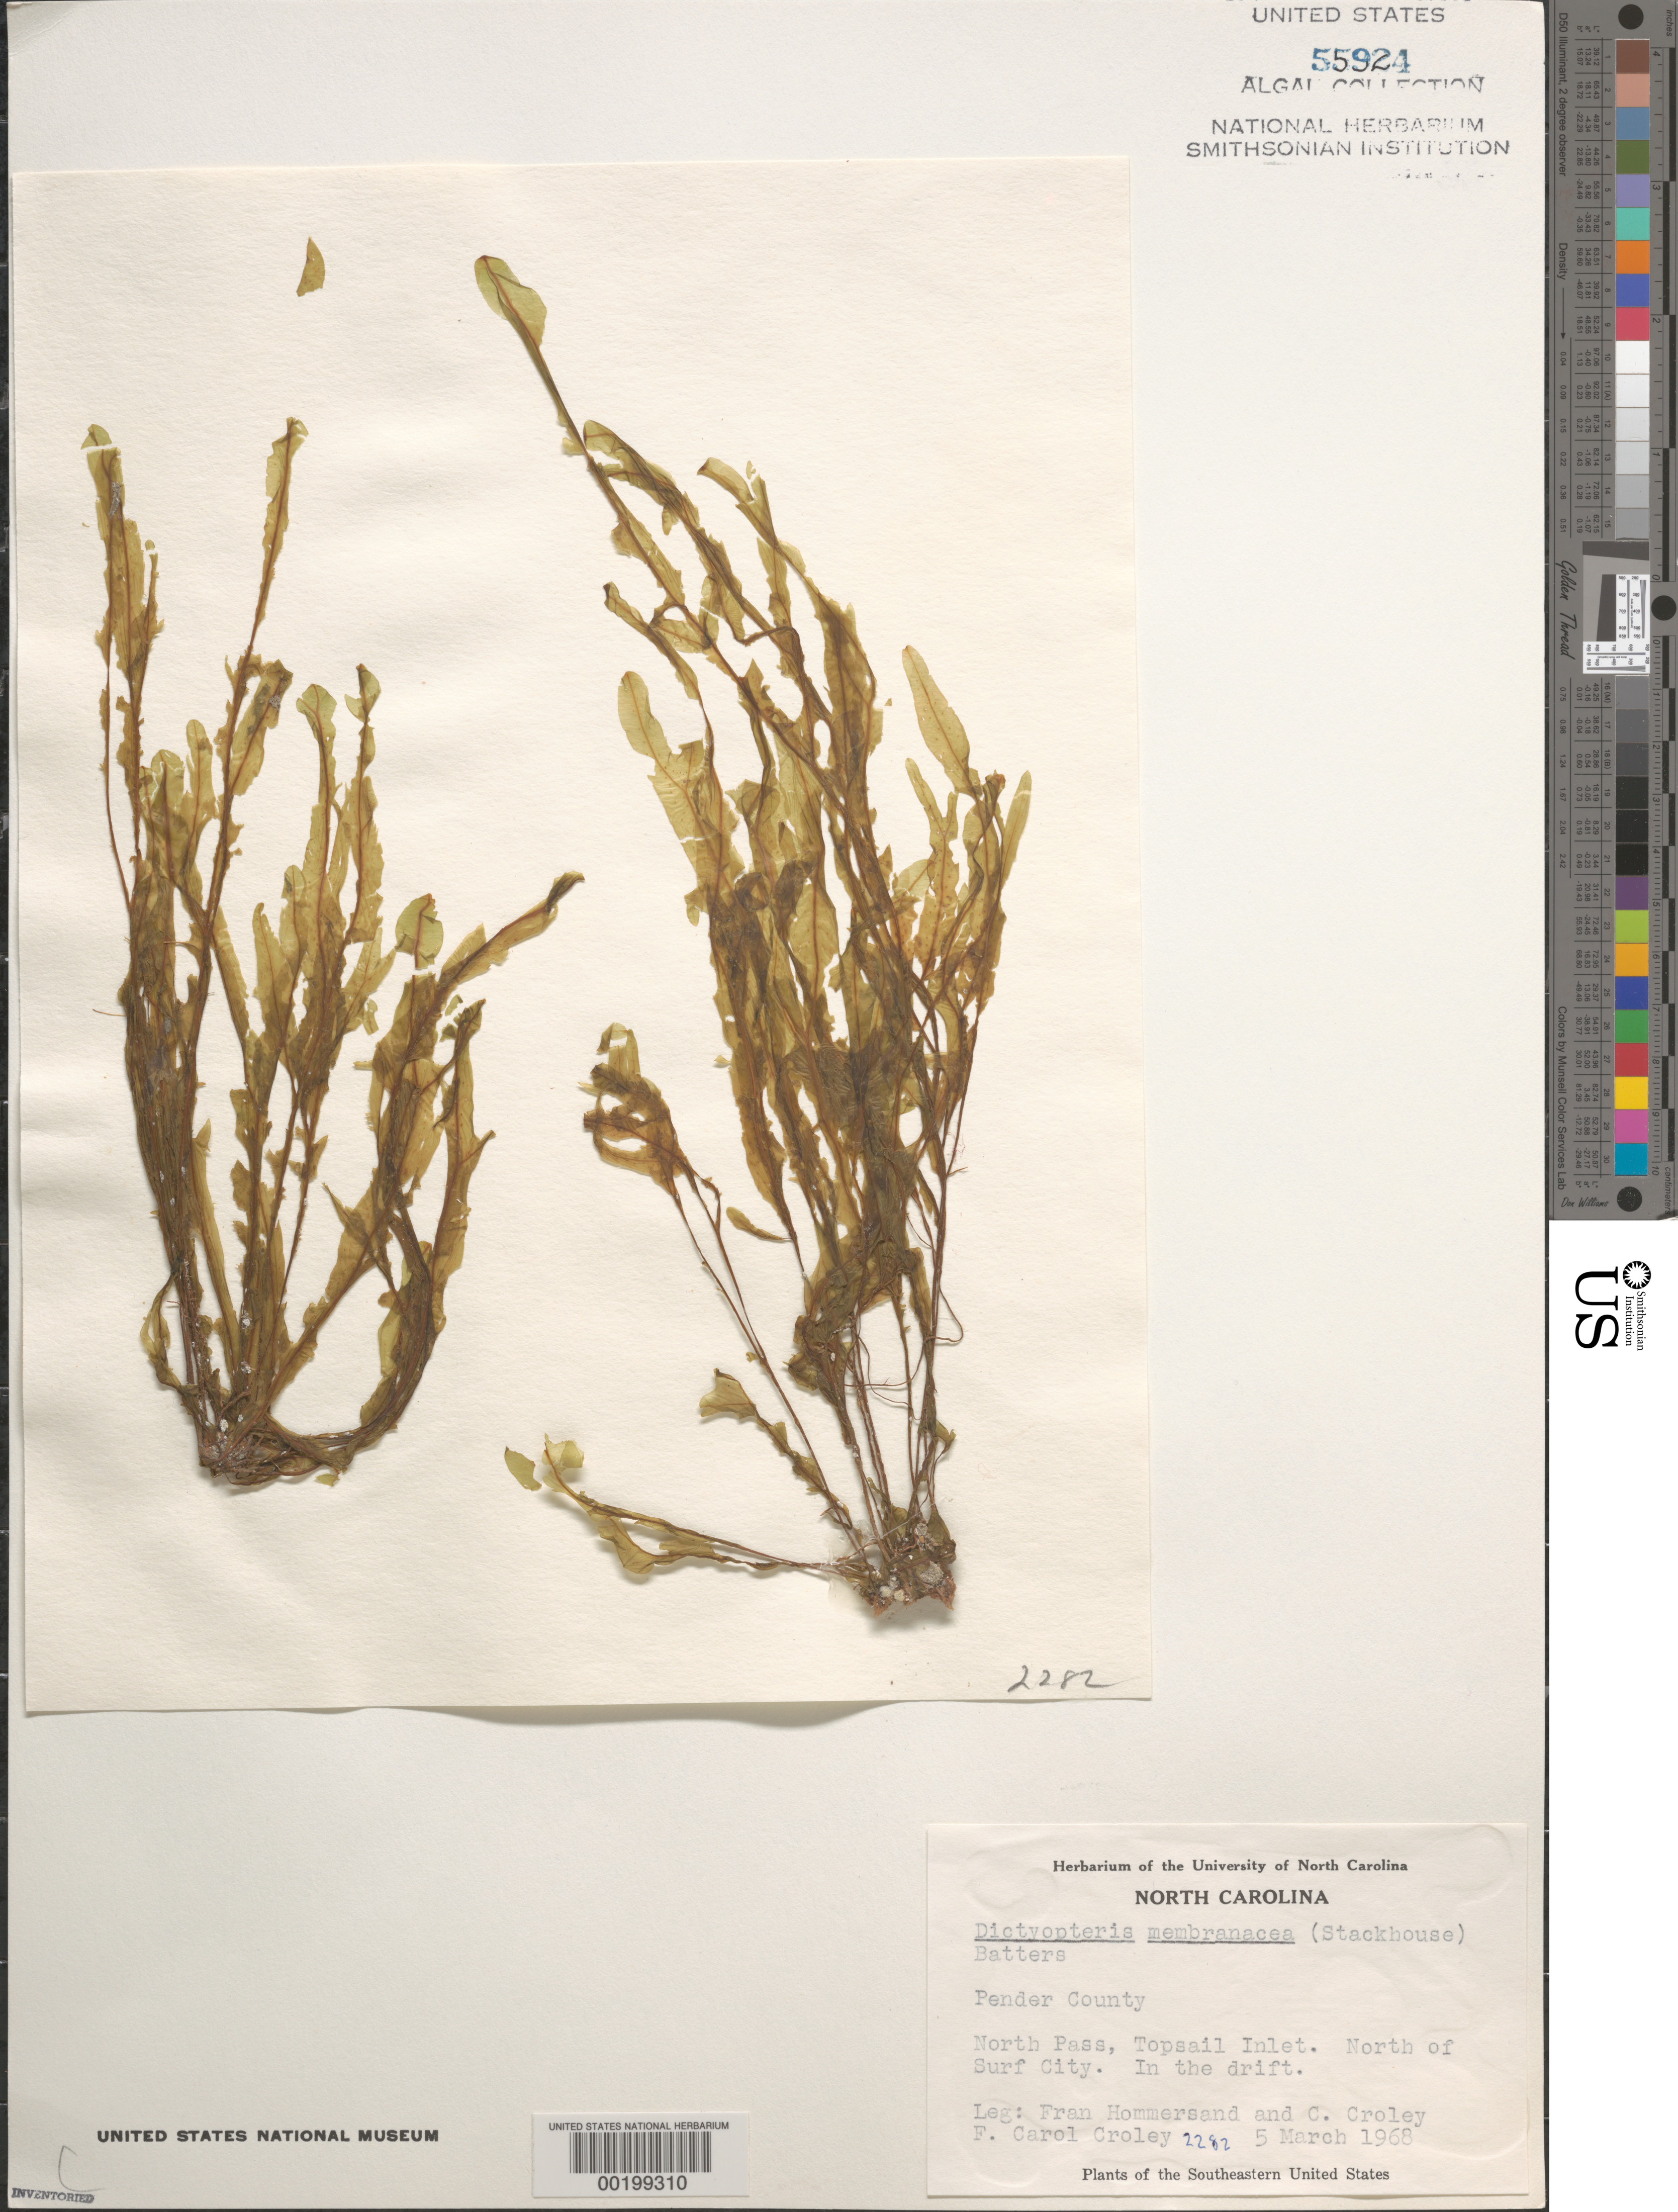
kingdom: Chromista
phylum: Ochrophyta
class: Phaeophyceae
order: Dictyotales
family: Dictyotaceae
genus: Dictyopteris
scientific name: Dictyopteris polypodioides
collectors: F. Hommersand & F. C. Croley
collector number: FCC 2282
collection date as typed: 05 Mar 1968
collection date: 1968-03-05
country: United States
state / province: North Carolina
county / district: Pender County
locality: Topsail Inlet, North Pass, N of Surf City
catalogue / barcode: US 55924